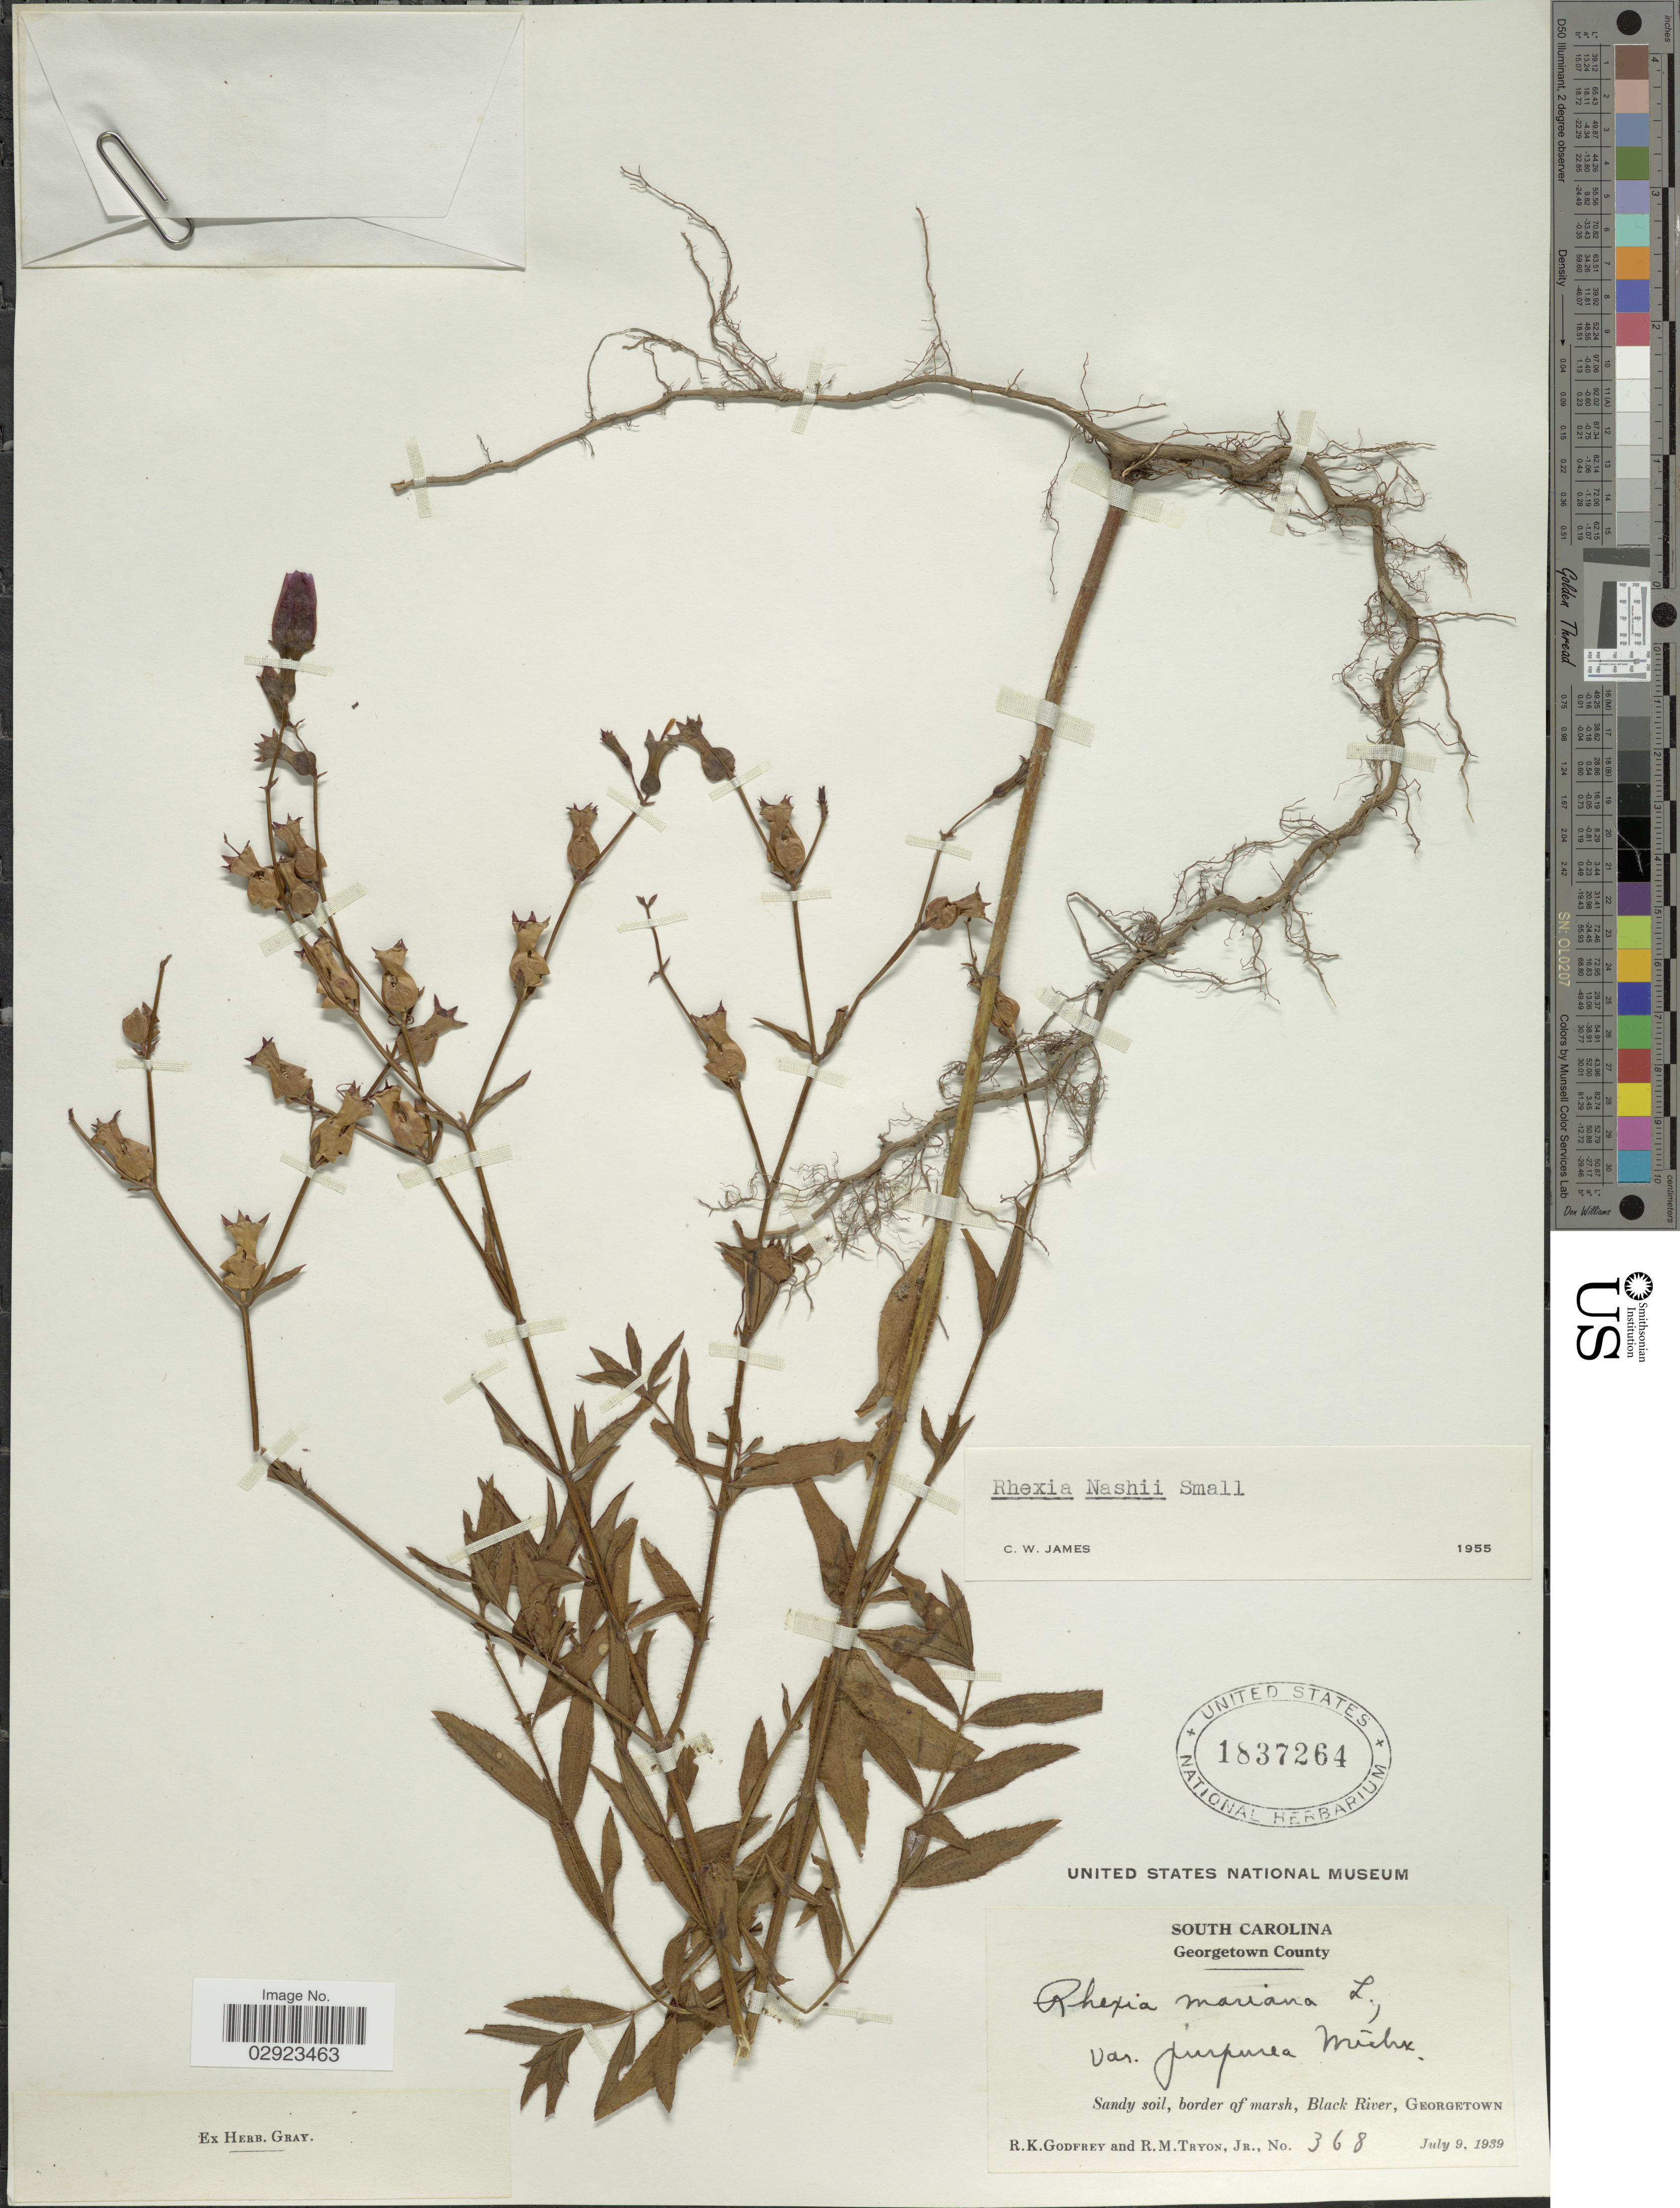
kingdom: Plantae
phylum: Tracheophyta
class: Magnoliopsida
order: Myrtales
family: Melastomataceae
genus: Rhexia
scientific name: Rhexia nashii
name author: Small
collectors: R. K. Godfrey & R. Tryon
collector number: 368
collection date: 1939-07-09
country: United States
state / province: South Carolina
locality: Georgetown County, Black River, Georgetown.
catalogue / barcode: US 1837264